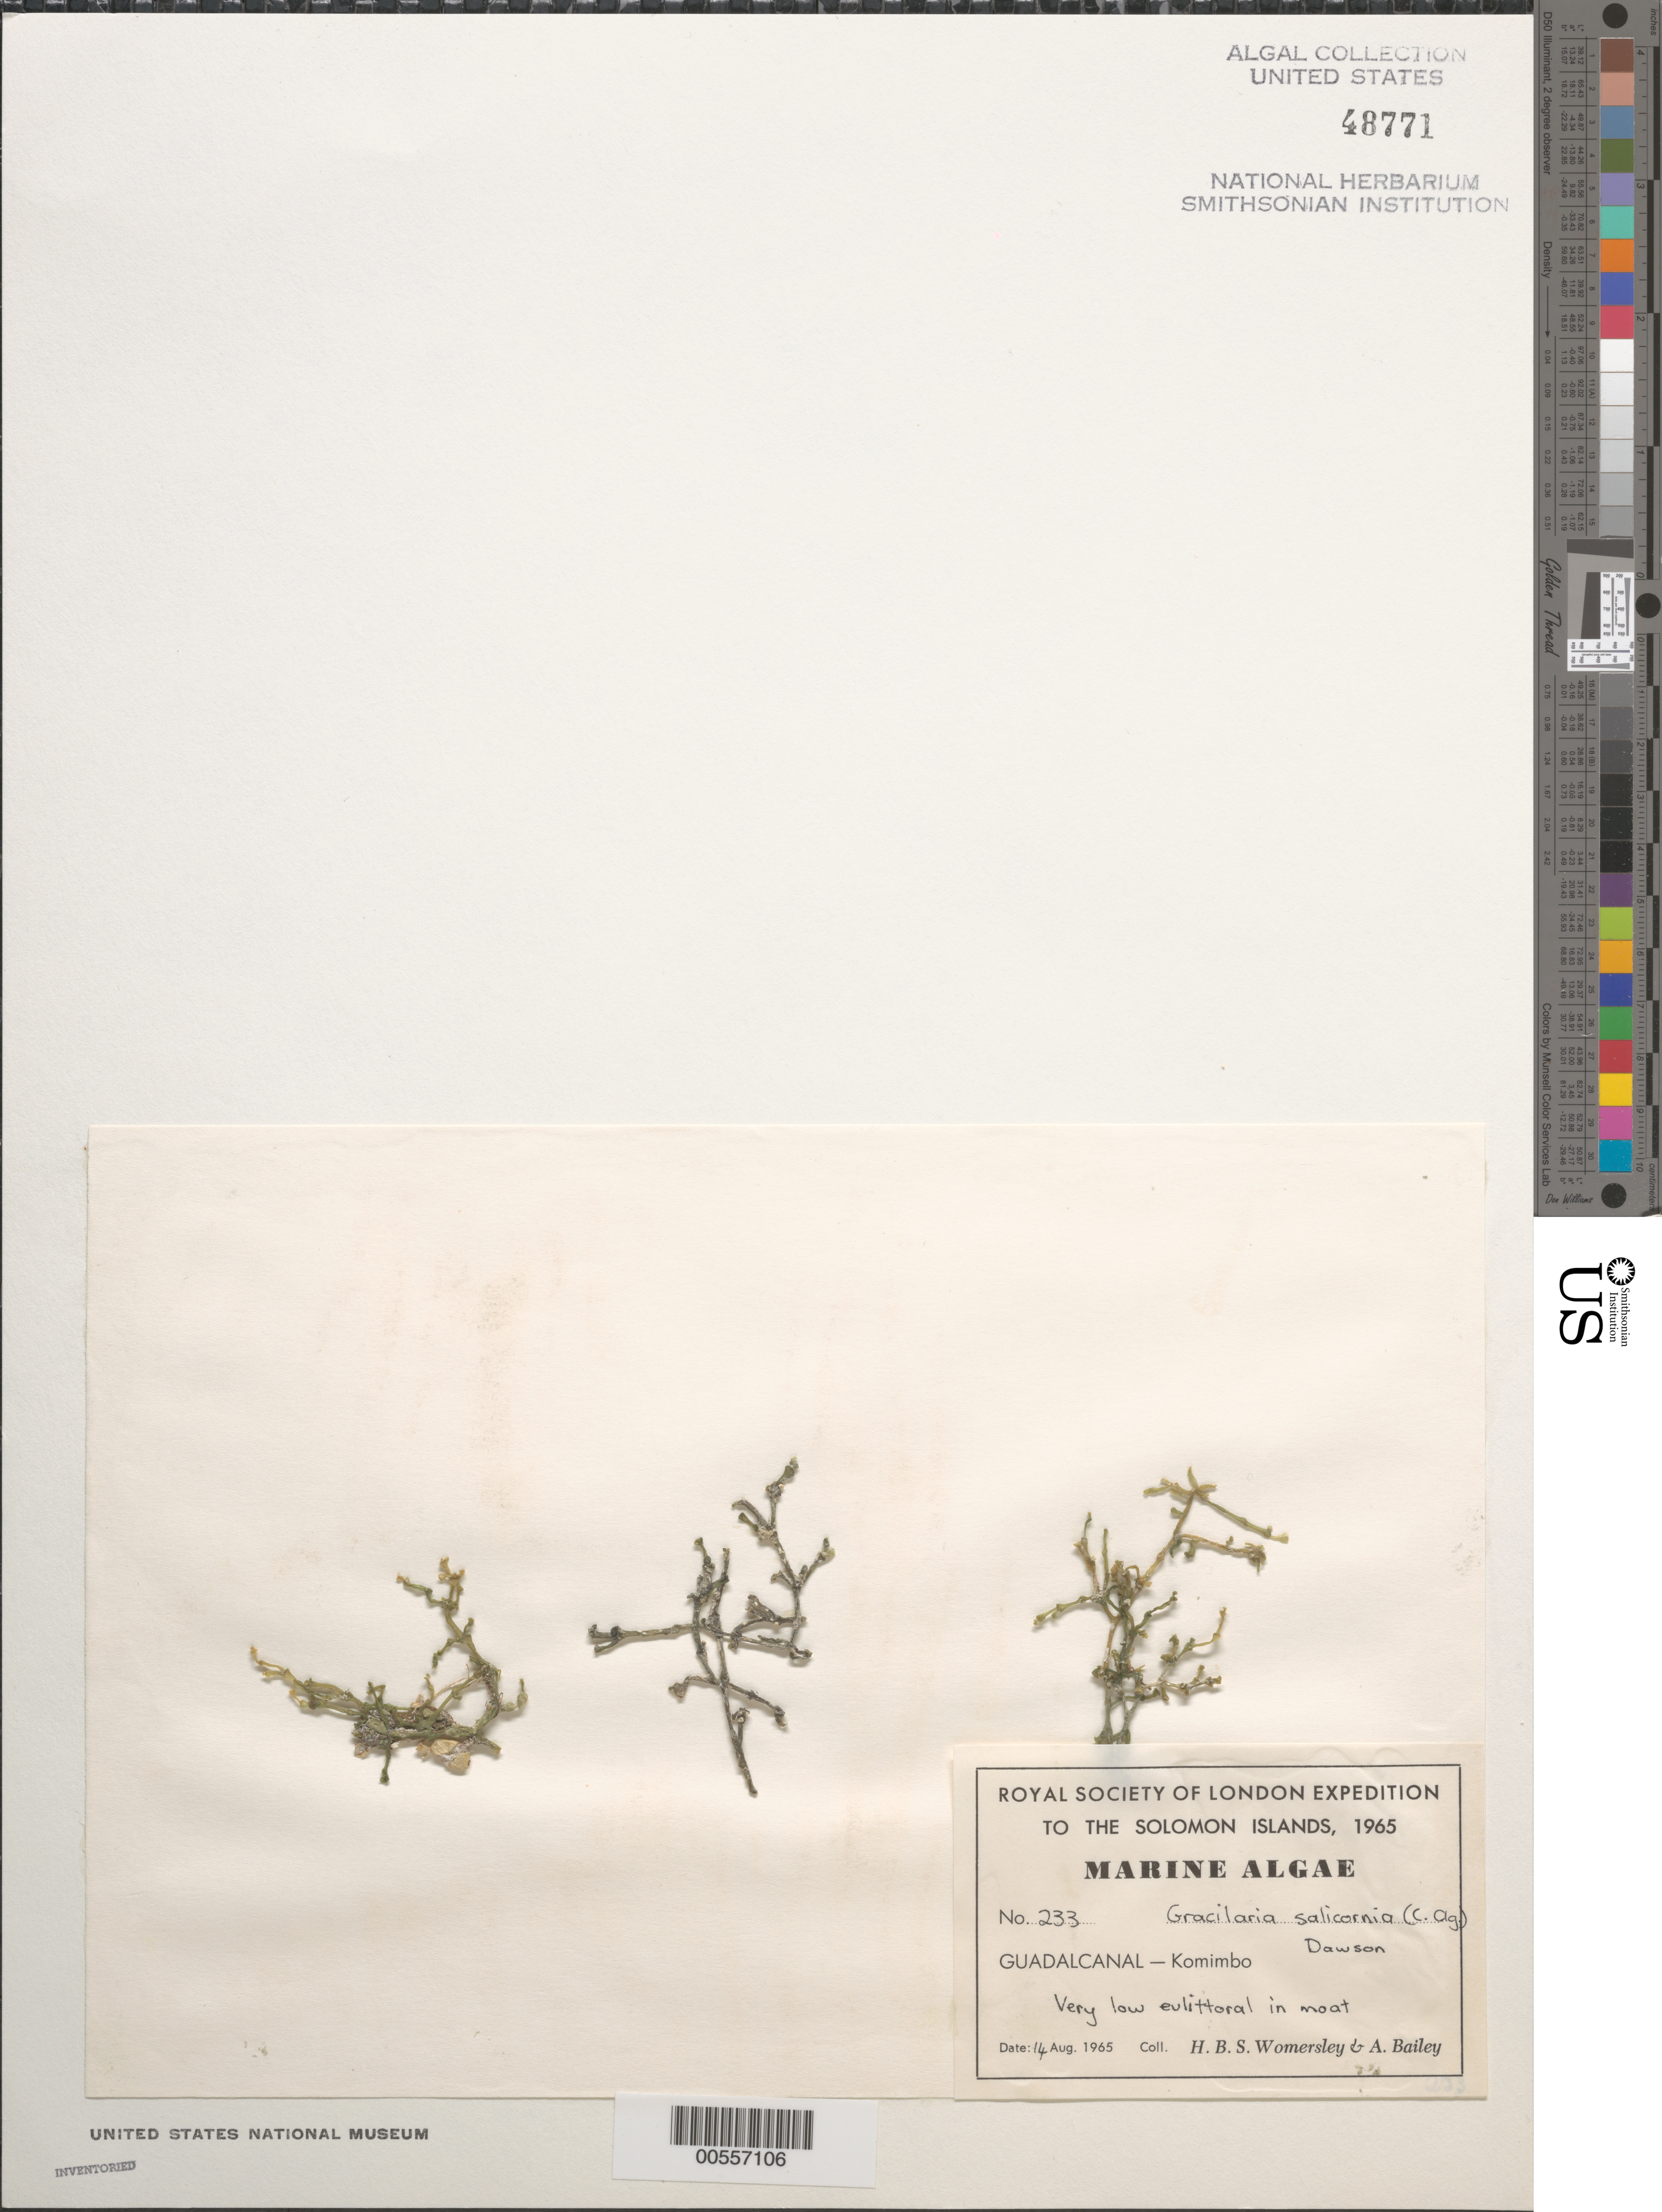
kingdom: Plantae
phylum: Rhodophyta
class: Florideophyceae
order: Gracilariales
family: Gracilariaceae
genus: Gracilaria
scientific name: Gracilaria salicornia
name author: (C. Agardh) E.Y. Dawson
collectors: H. B. S. Womersley & A. Bailey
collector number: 233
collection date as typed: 14 Aug 1965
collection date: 1965-08-14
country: Solomon Islands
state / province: Guadalcanal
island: Guadalcanal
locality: Komimbo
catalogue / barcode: US 48771